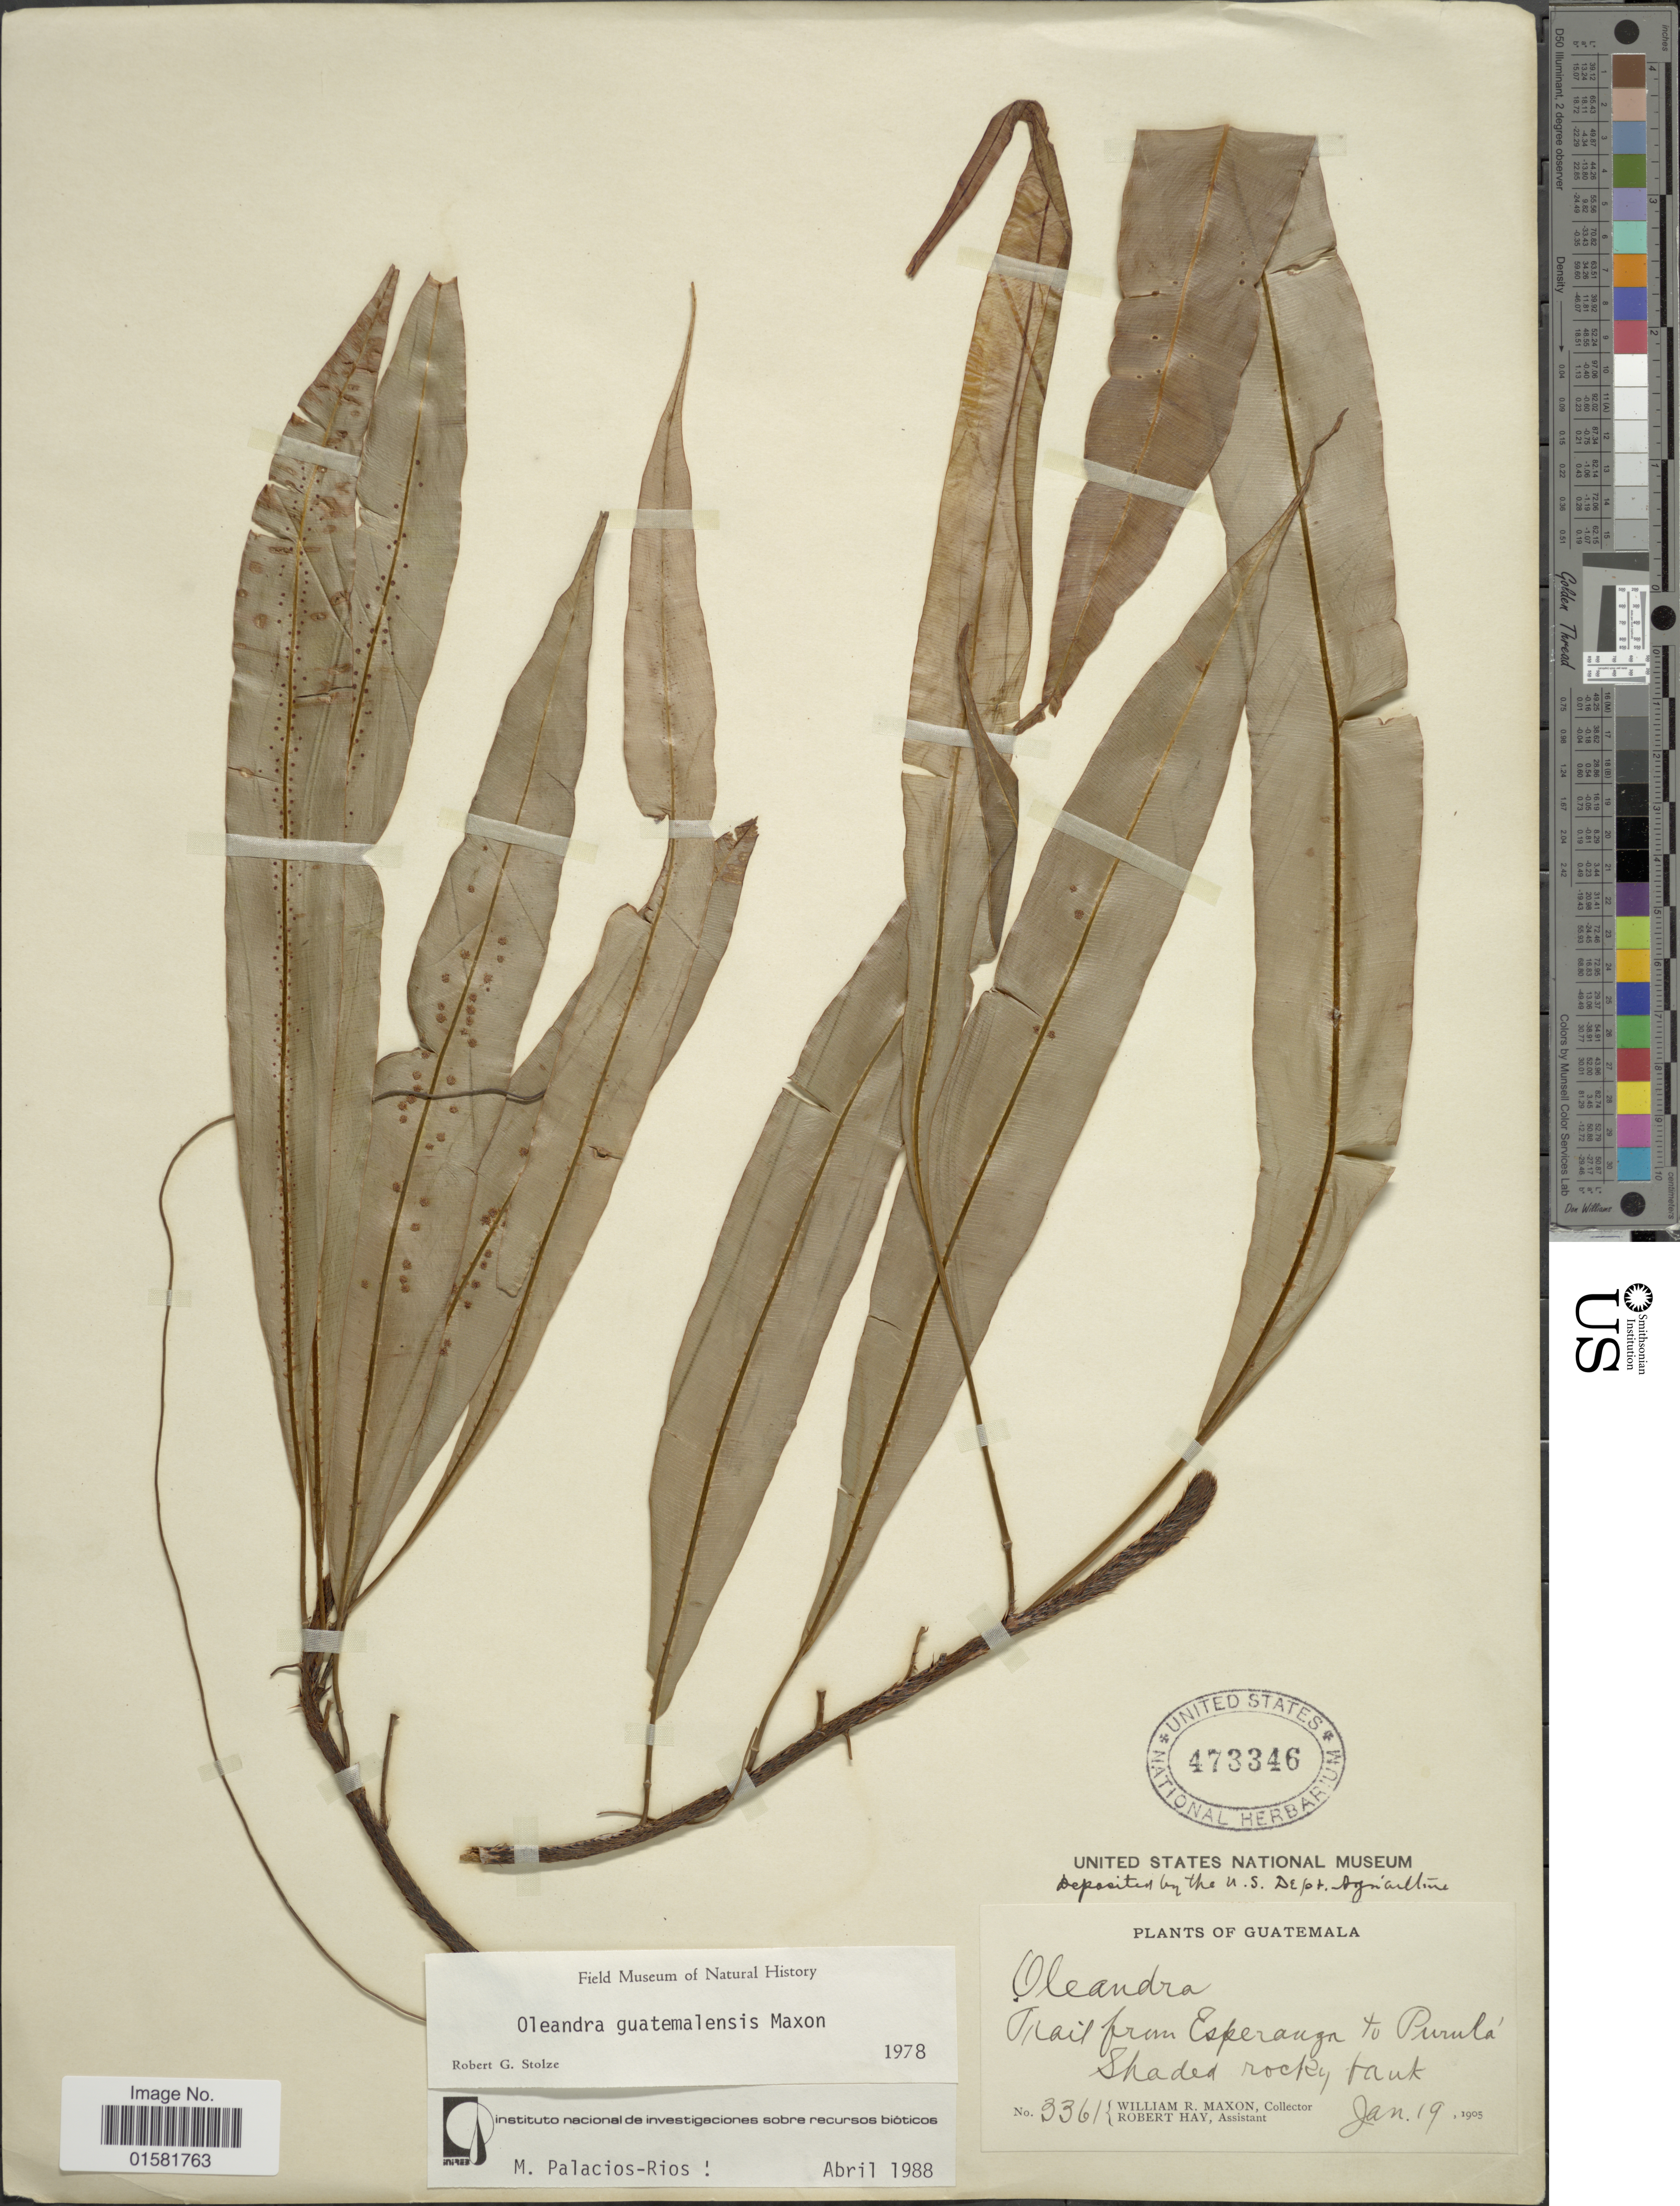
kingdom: Plantae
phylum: Tracheophyta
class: Polypodiopsida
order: Polypodiales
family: Oleandraceae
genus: Oleandra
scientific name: Oleandra lehmannii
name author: Maxon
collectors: W. R. Maxon & R. H. Hay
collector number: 336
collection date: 1905-01-19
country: Guatemala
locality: Trail from Esperanza to Purulhá.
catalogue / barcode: US 473346